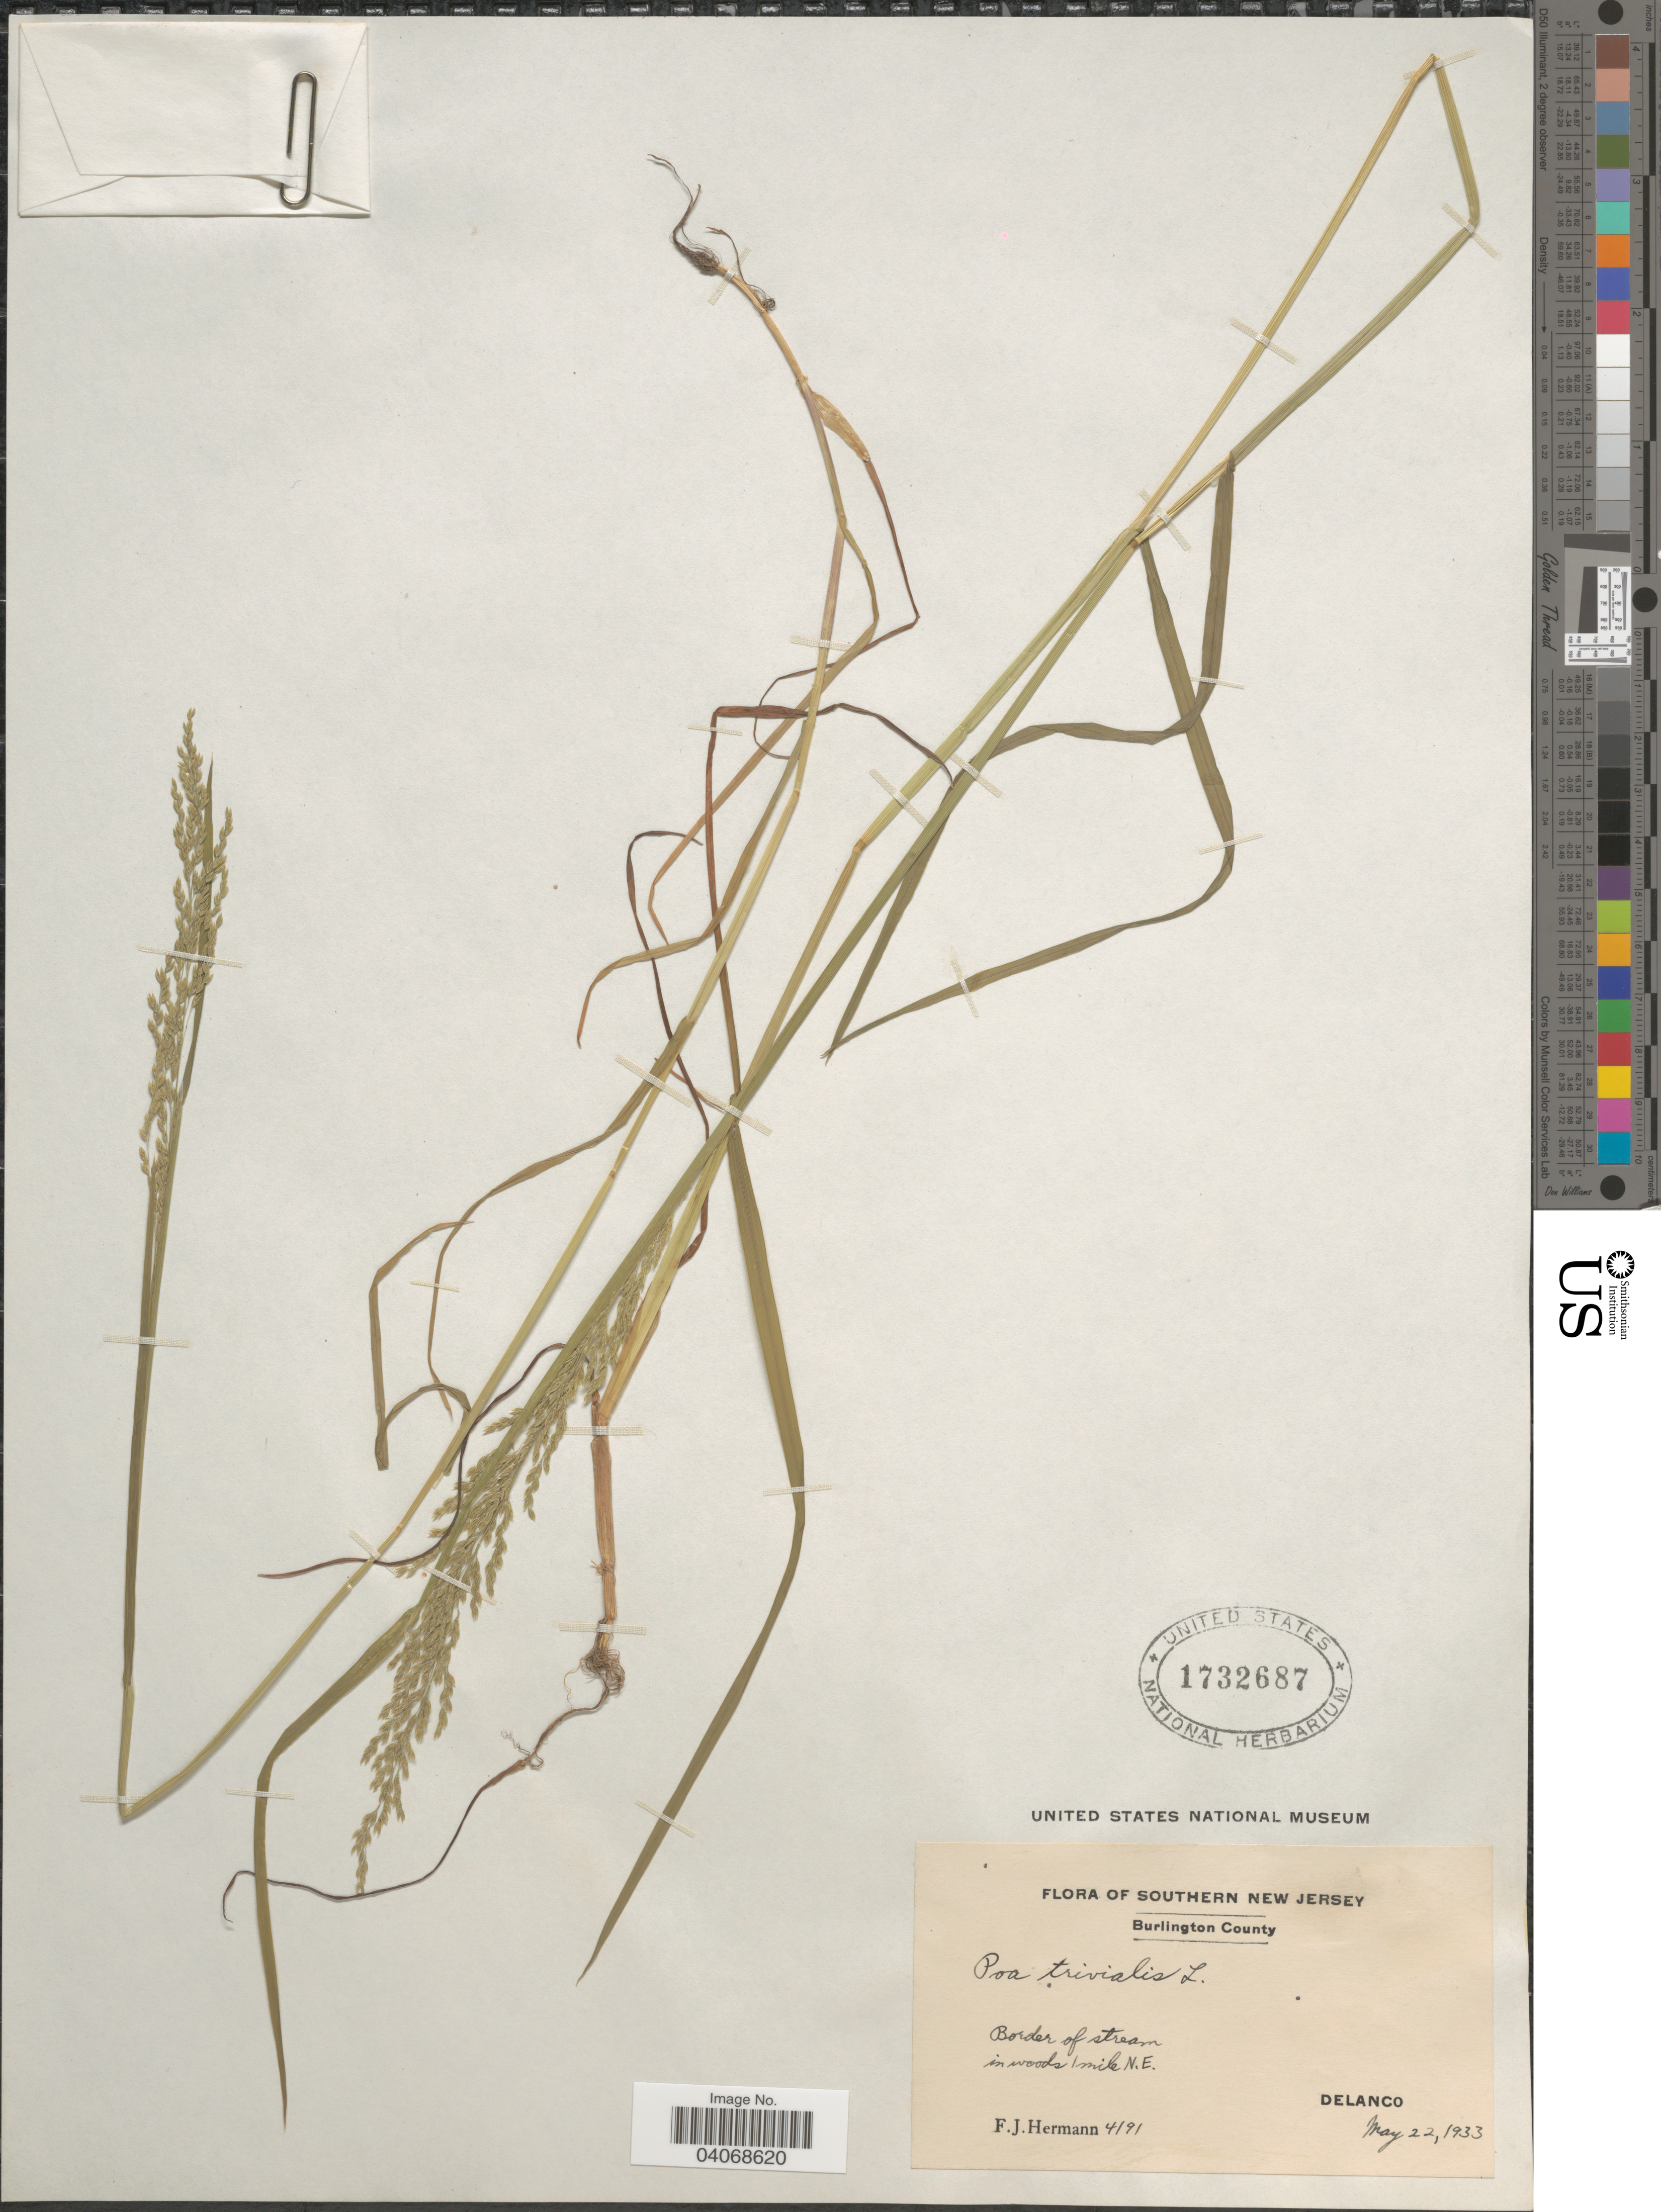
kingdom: Plantae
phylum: Tracheophyta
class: Liliopsida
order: Poales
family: Poaceae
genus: Poa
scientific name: Poa trivialis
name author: L.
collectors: F. J. Hermann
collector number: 4191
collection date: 1933-05-22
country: United States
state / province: New Jersey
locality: Southern New Jersey. Burlington County. Border of stream in woods 1 mile N.E. Delanco.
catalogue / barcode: US 1732687